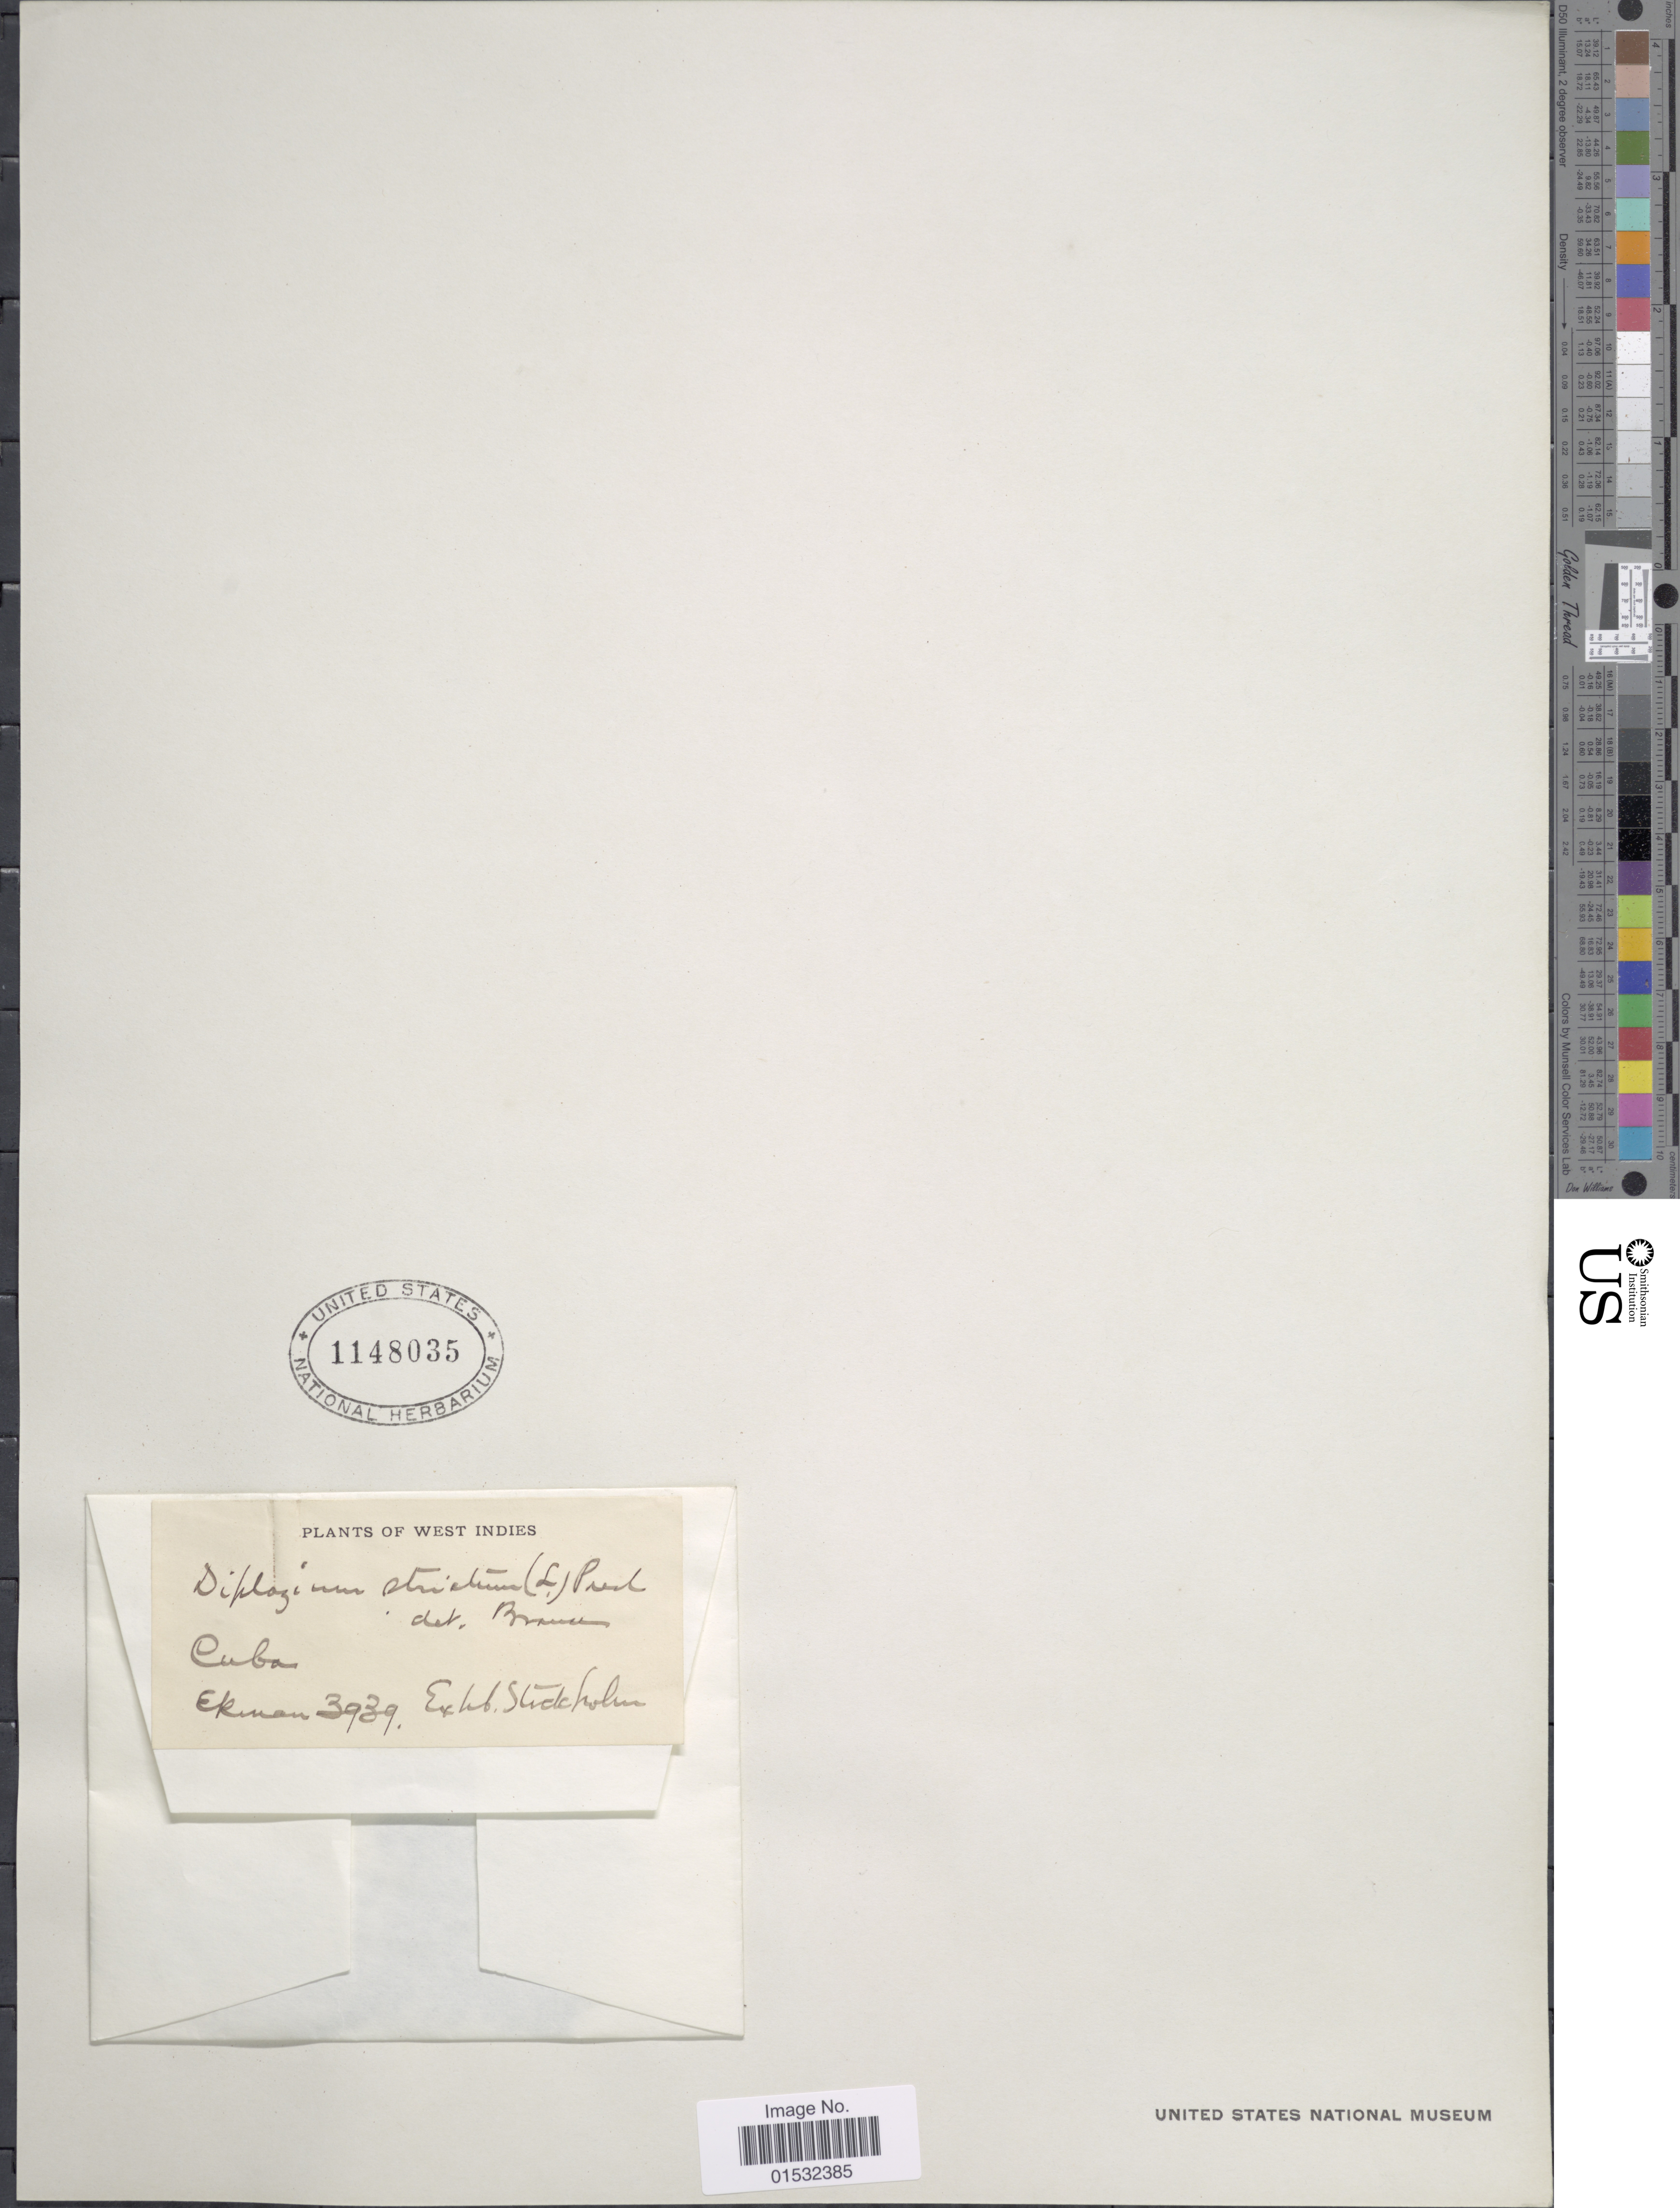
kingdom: Plantae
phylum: Tracheophyta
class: Polypodiopsida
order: Polypodiales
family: Athyriaceae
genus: Diplazium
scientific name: Diplazium striatum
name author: (L.) C. Presl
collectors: -. Ekman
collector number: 3939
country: Cuba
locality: West Indies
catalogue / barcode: US 1148035